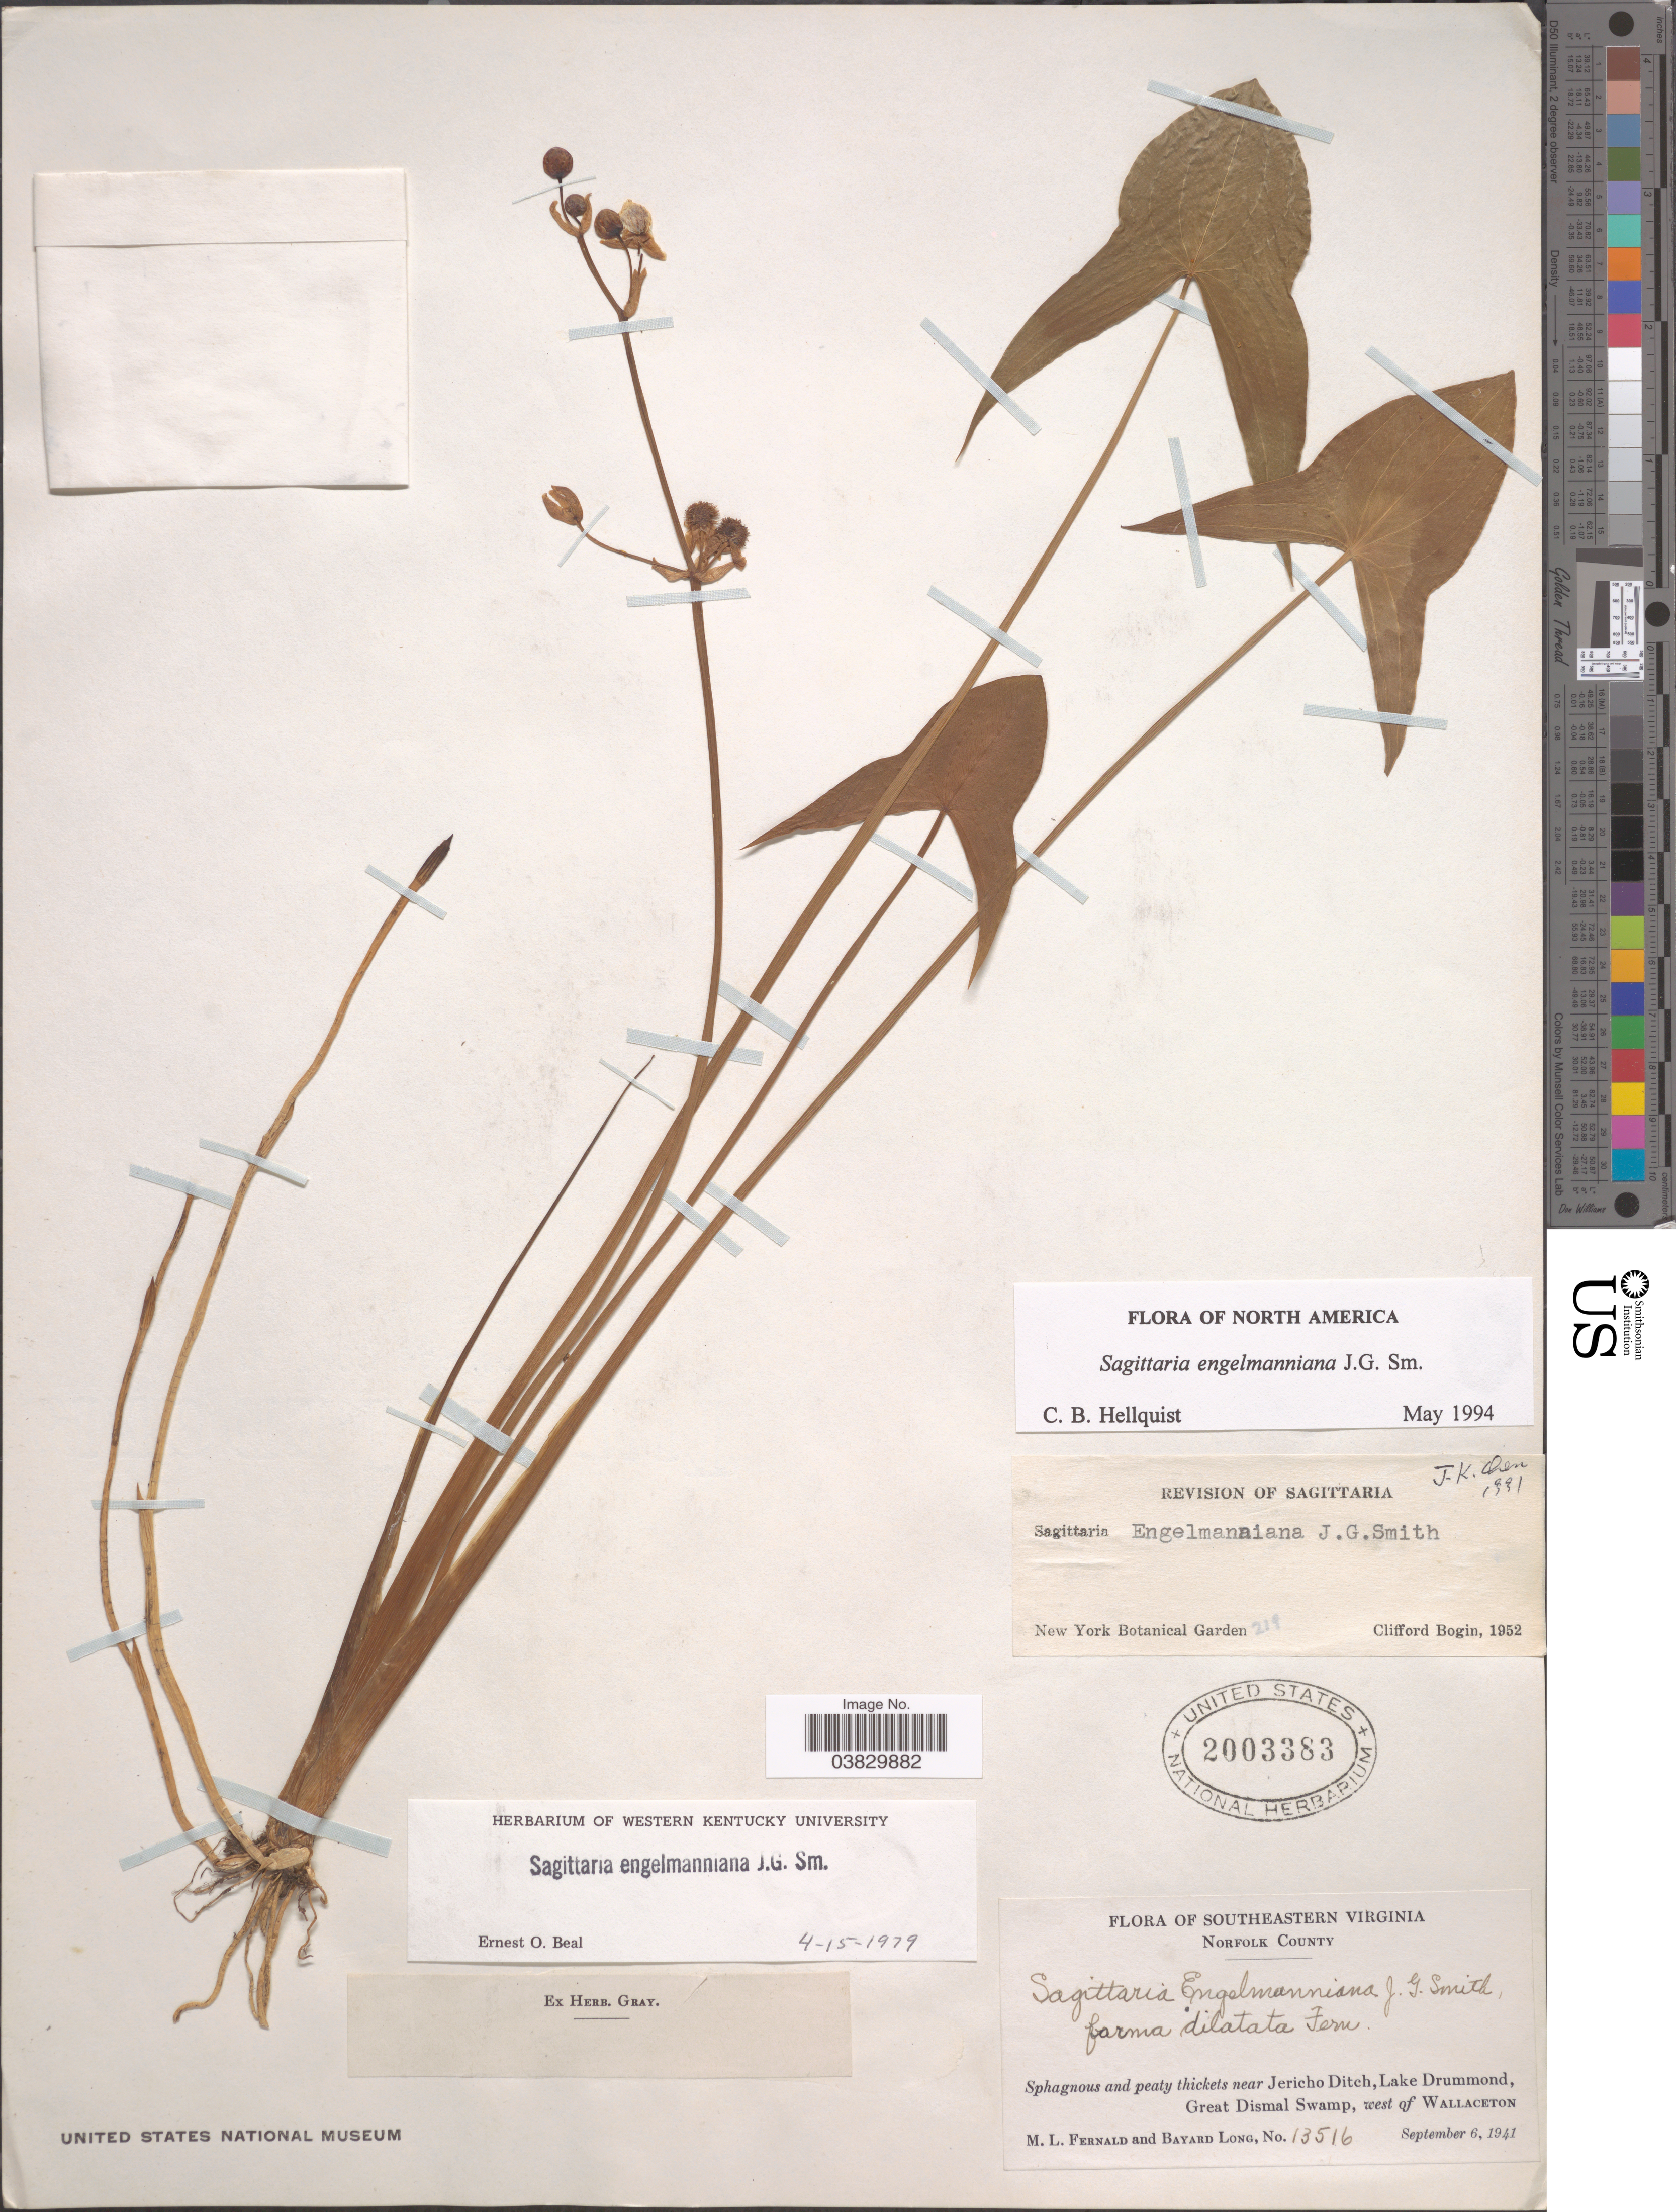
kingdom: Plantae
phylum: Tracheophyta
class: Liliopsida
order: Alismatales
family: Alismataceae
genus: Sagittaria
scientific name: Sagittaria engelmanniana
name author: J.G. Sm.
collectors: M. L. Fernald & B. Long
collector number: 13516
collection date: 1941-09-06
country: United States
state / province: Virginia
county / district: City of Norfolk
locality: Southeastern Virginia. Norfolk County. Sphagnous and peaty thickets near Jericho Ditch, Lake Drummond, Great Dismal Swamp, west of Wallaceton.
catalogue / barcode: US 2003383